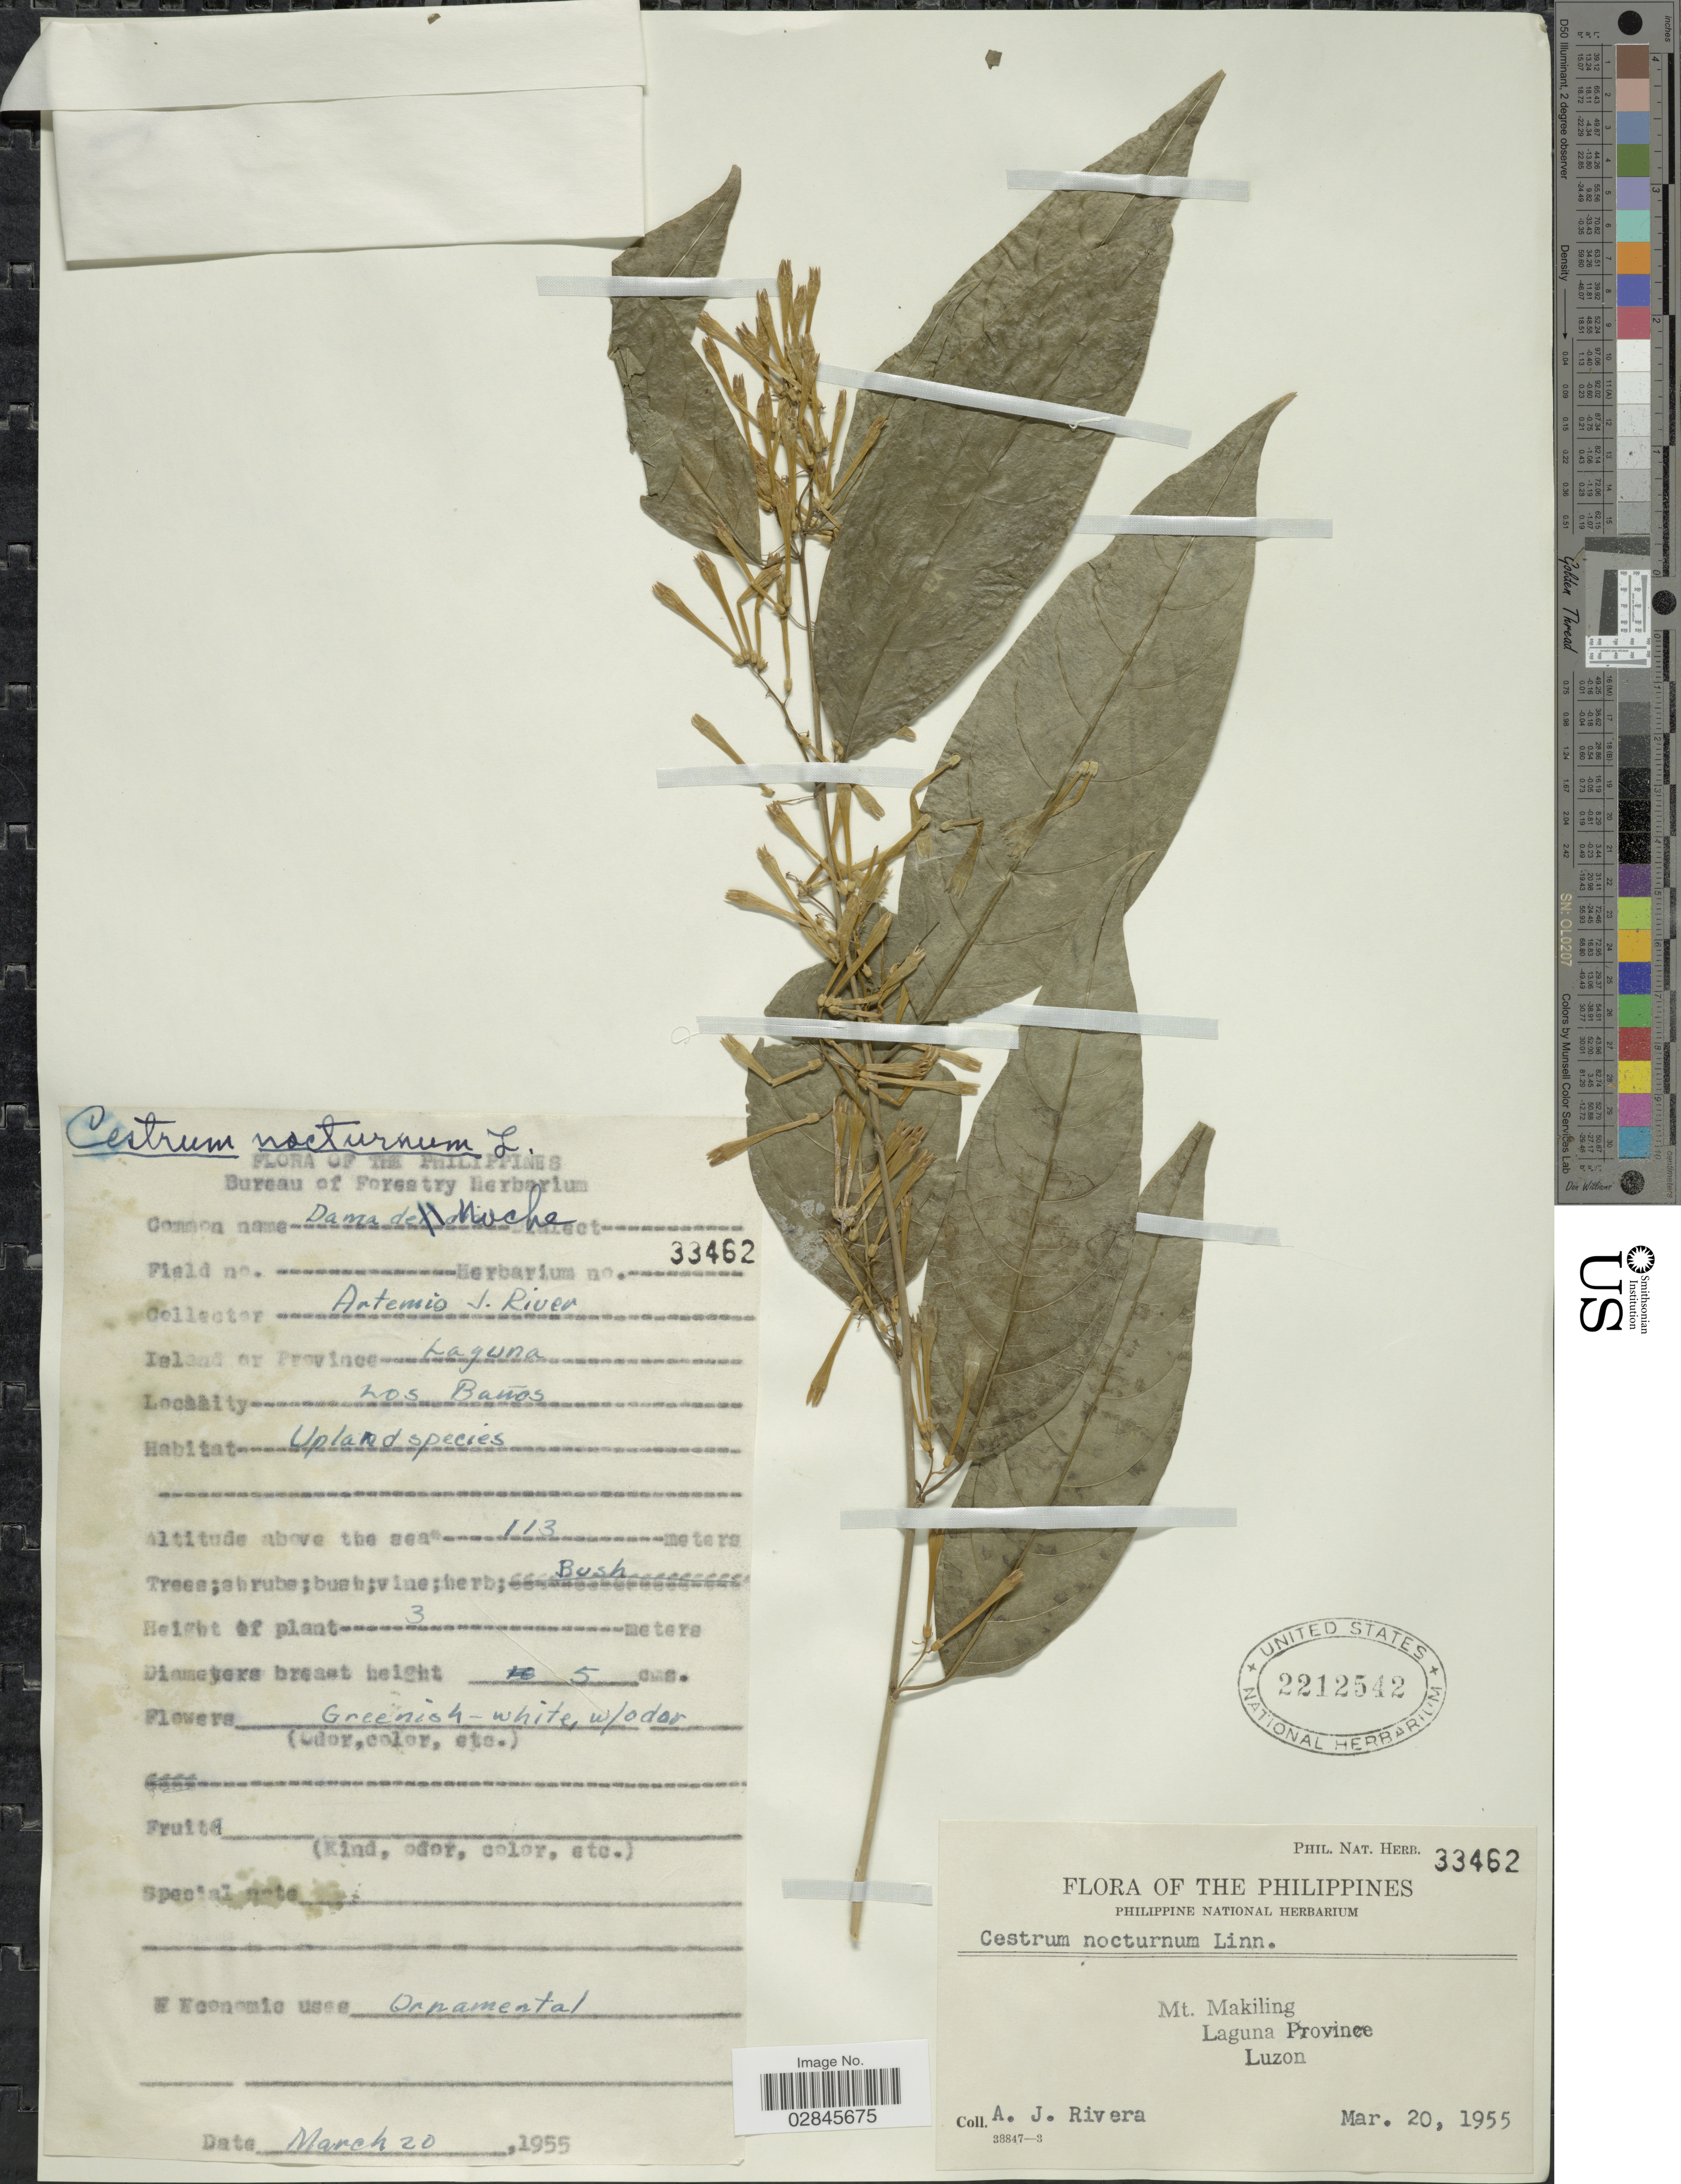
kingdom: Plantae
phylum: Tracheophyta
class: Magnoliopsida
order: Solanales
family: Solanaceae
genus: Cestrum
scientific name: Cestrum nocturnum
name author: L.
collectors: A. Rivera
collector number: Phil. Nat. Herb. 33462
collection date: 1955-03-20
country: Philippines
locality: Mt. Makiling, Laguna Province, Luzon. Los Baños.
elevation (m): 113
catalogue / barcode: US 2212542